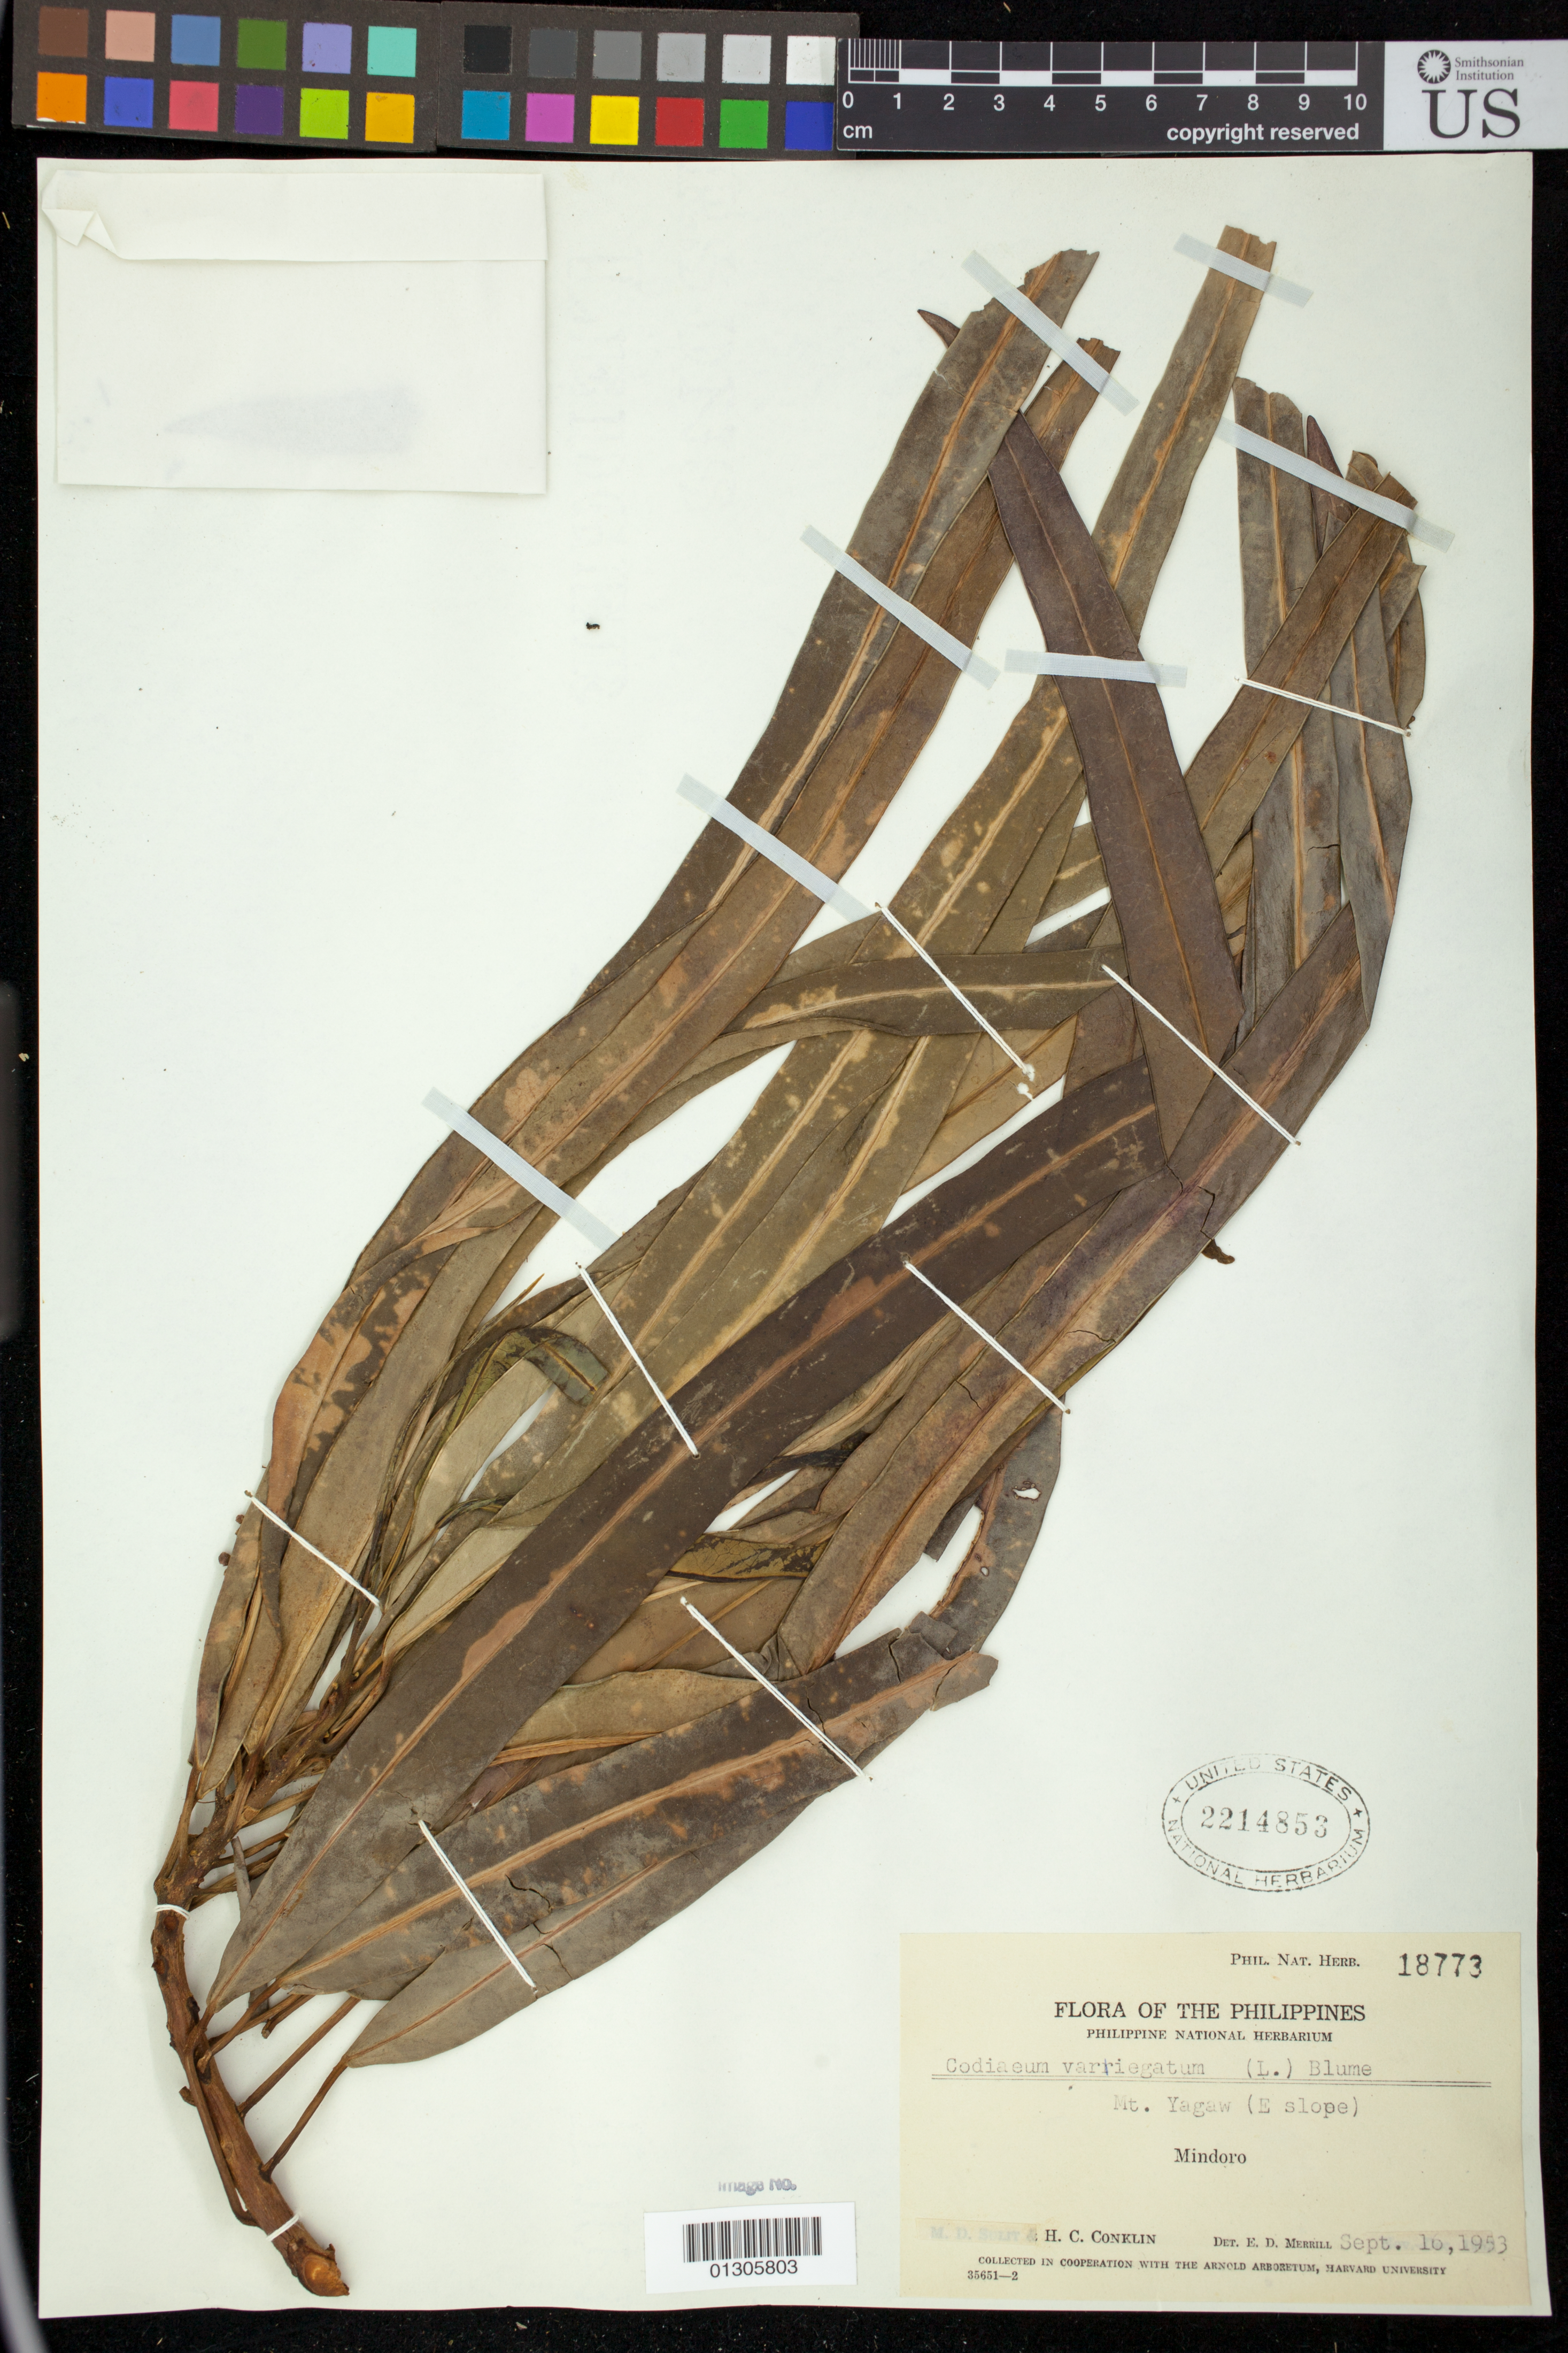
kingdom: Plantae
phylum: Tracheophyta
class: Magnoliopsida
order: Malpighiales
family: Euphorbiaceae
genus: Codiaeum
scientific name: Codiaeum variegatum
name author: (L.) Rumph. ex A. Juss.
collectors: H. Conklin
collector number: Phil. Nat. Herb. 18773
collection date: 1953-09-16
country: Philippines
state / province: Mimaropa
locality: Mt. Yagaw (E slope)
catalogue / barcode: US 2214853